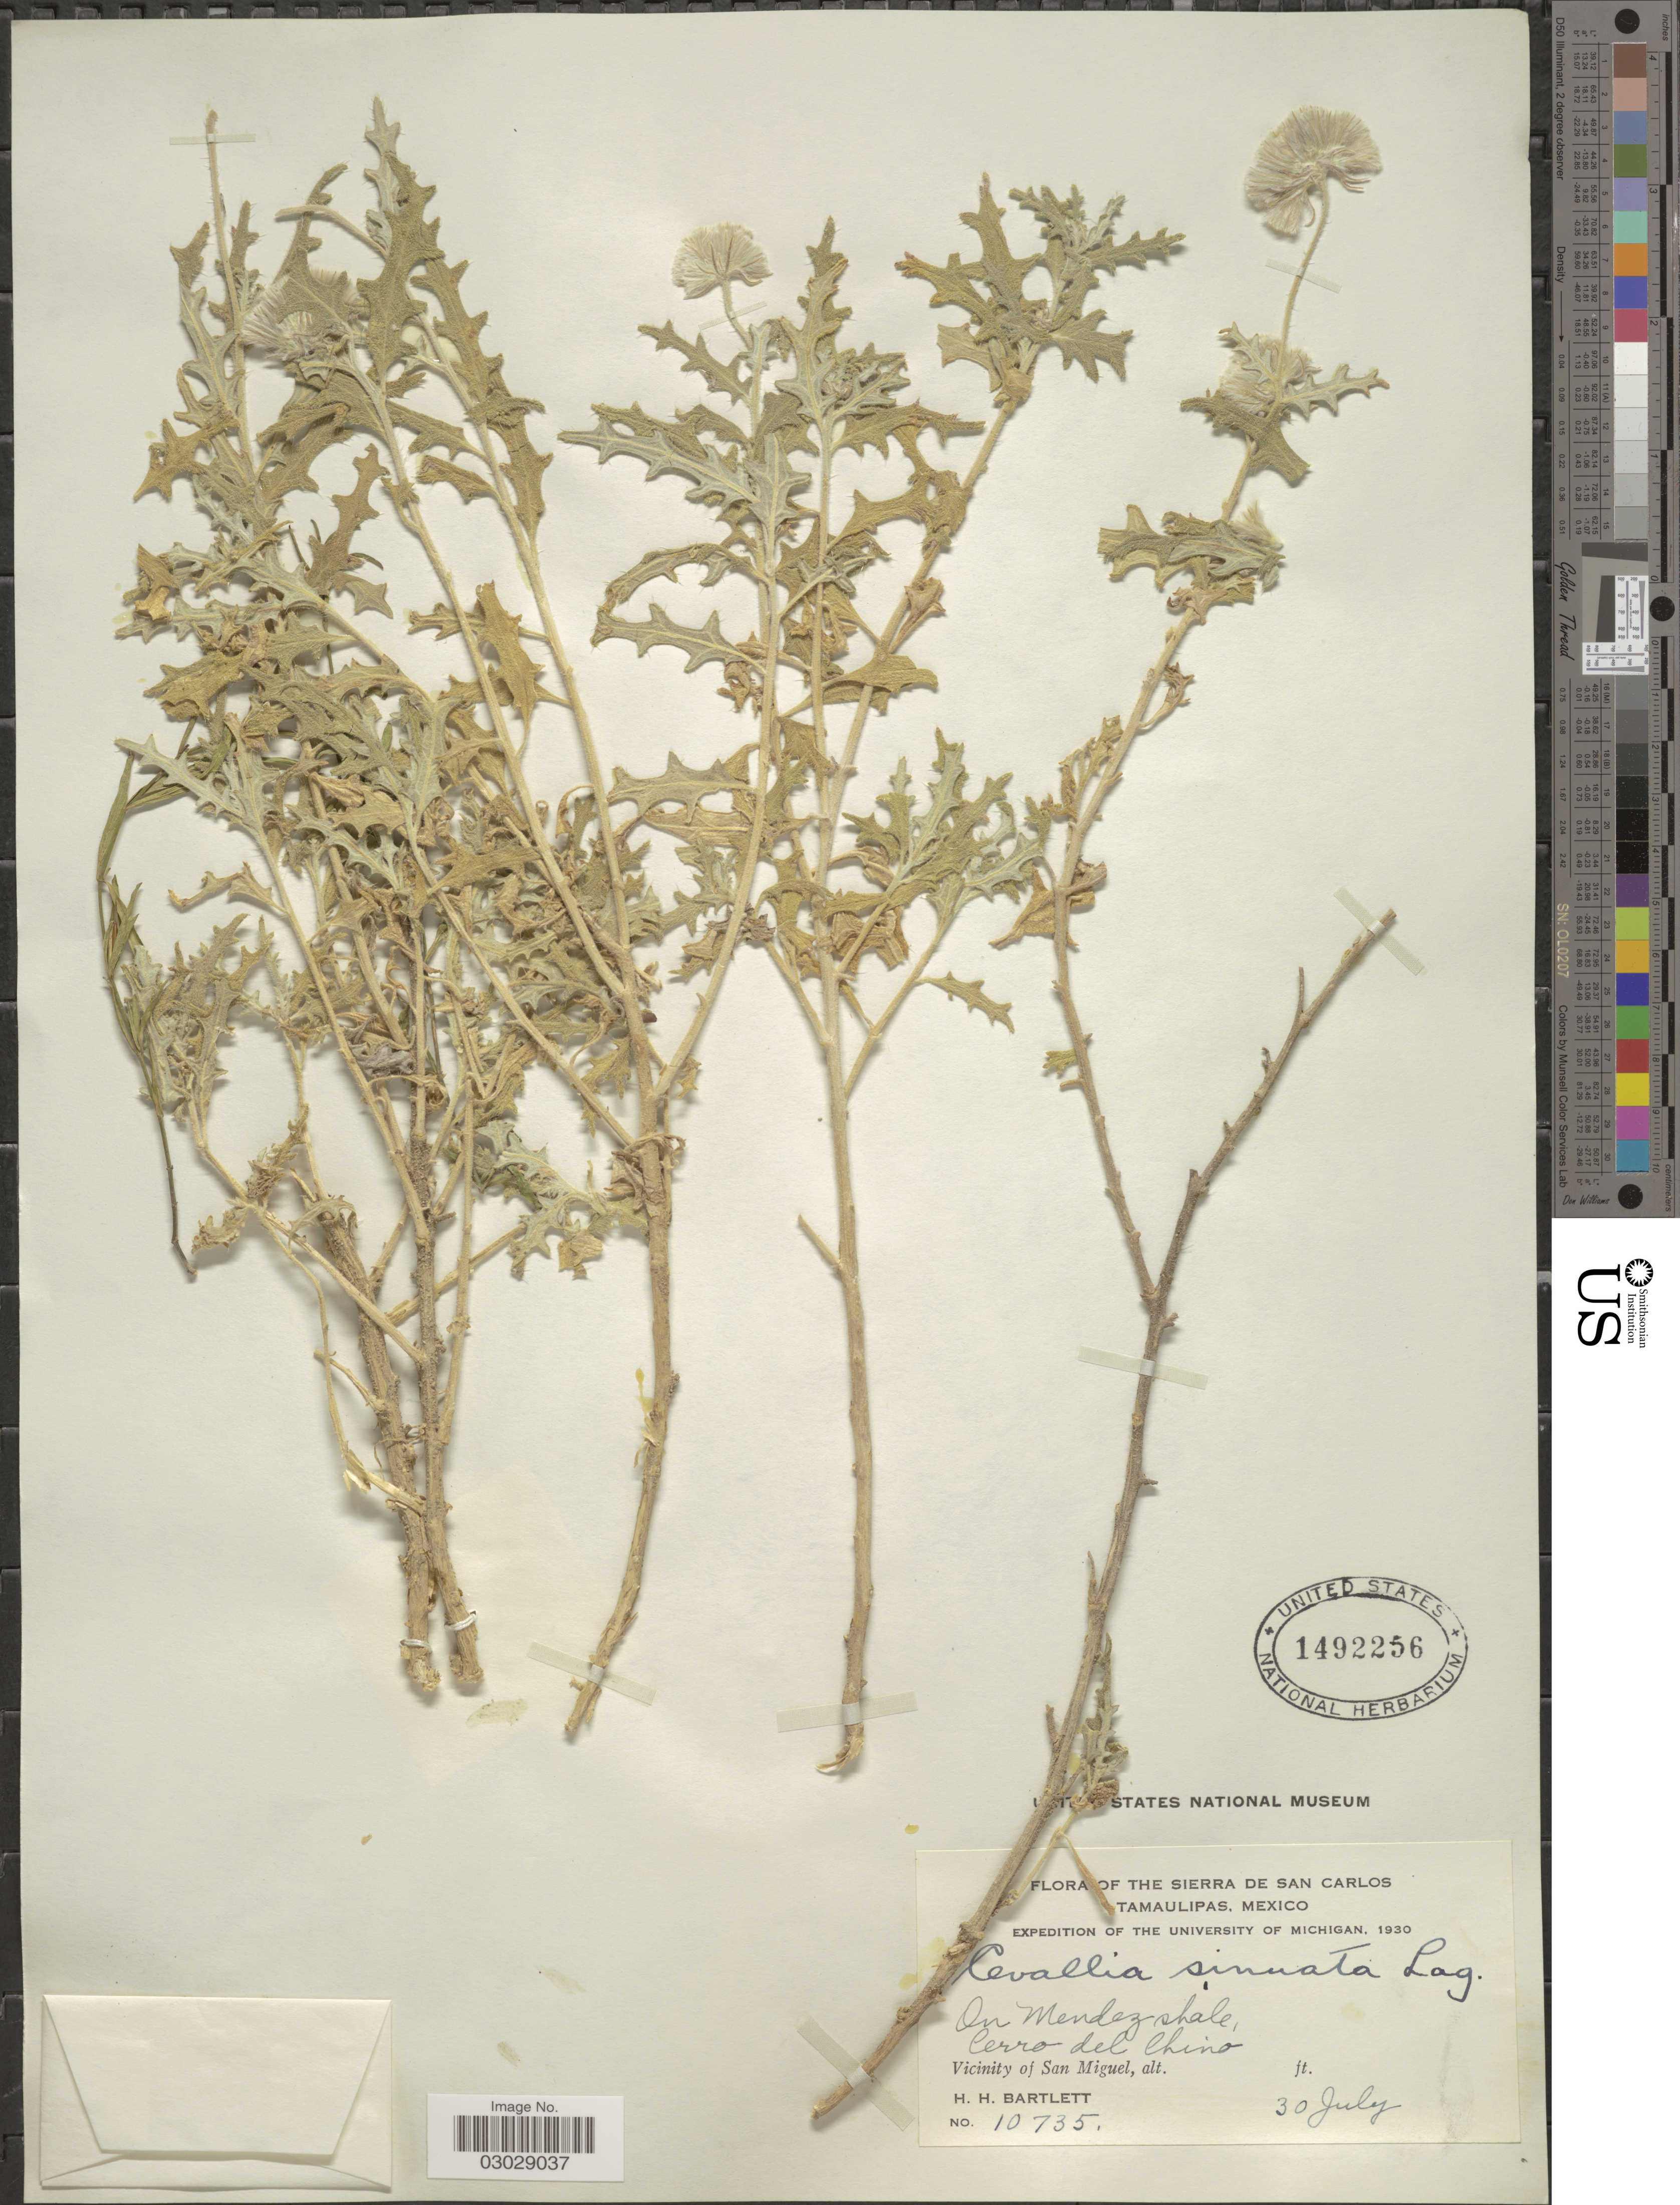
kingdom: Plantae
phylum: Tracheophyta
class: Magnoliopsida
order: Cornales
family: Loasaceae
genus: Cevallia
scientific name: Cevallia sinuata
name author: Lag.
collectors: H. H. Bartlett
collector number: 10735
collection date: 1930-07-30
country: Mexico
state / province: Tamaulipas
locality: The Sierra de San Carlos. On Mendez shale, Cerro del Chino. Vicinity of San Miguel.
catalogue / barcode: US 1492256